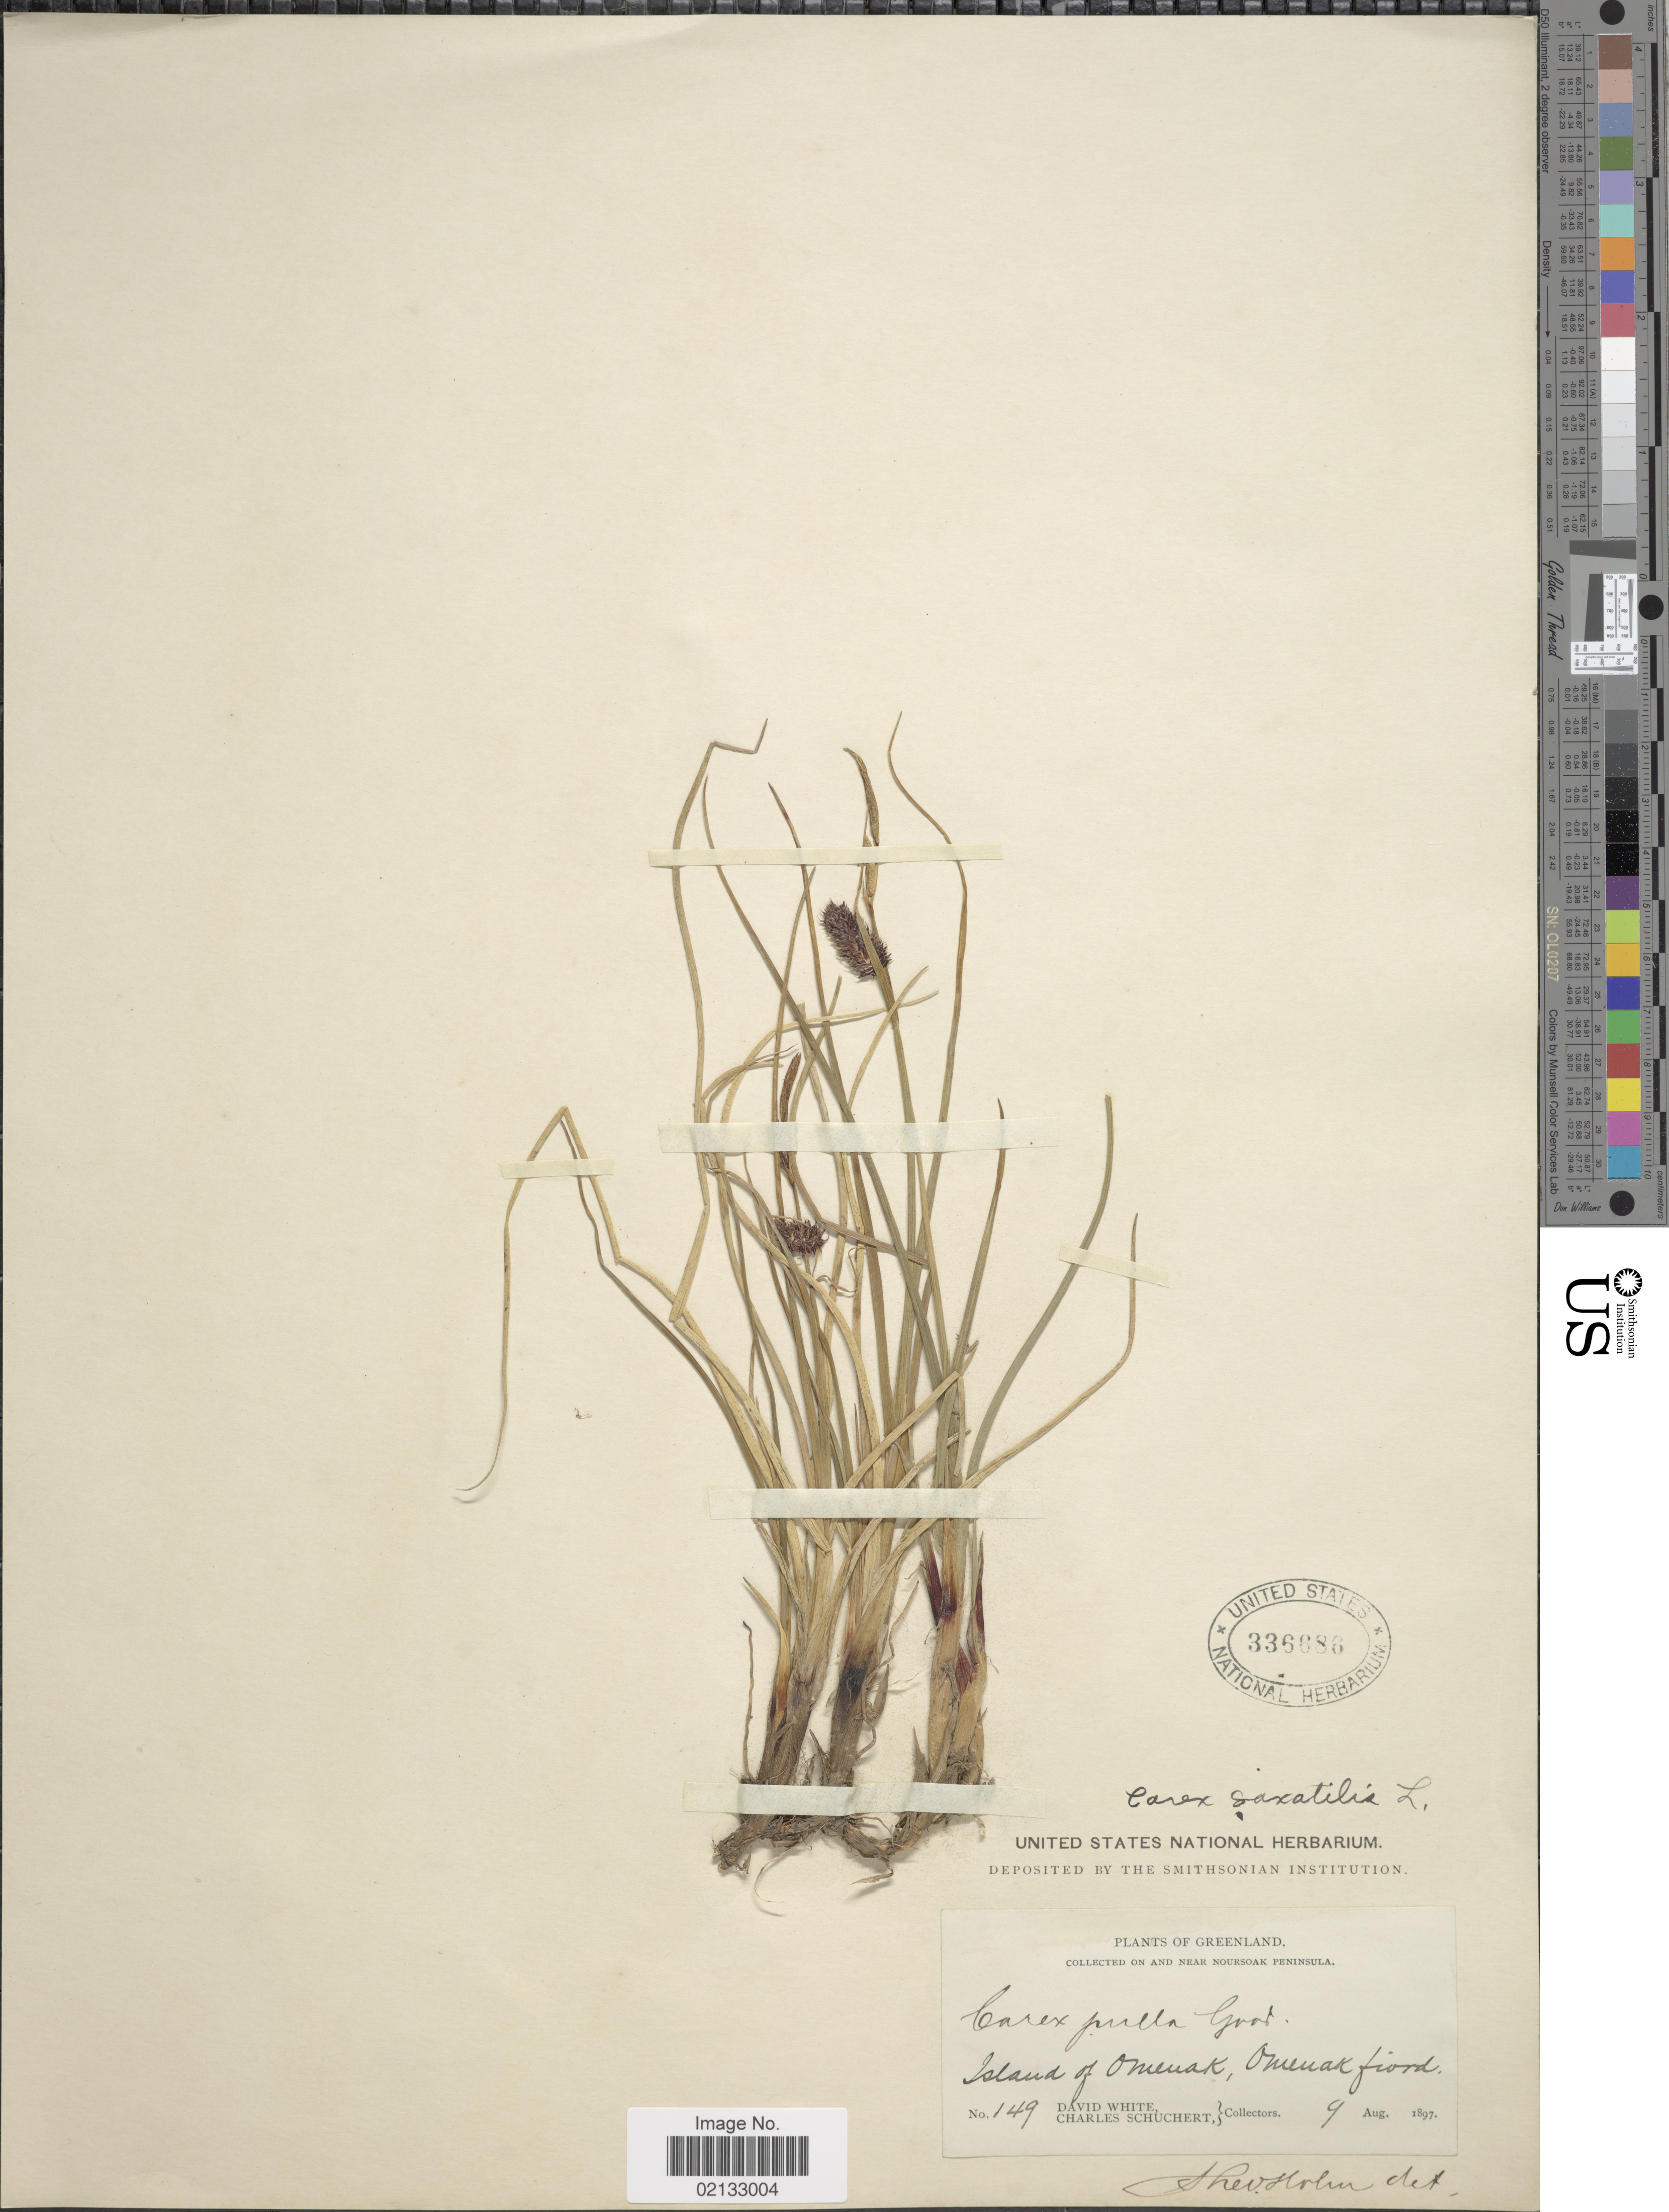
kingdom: Plantae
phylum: Tracheophyta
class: Liliopsida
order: Poales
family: Cyperaceae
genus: Carex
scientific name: Carex saxatilis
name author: L.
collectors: D. White & C. Schuchert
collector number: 149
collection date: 1897-08-09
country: Greenland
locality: On and near Noursoak Peninsula. Island of Omenak, Omenak fiord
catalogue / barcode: US 336686